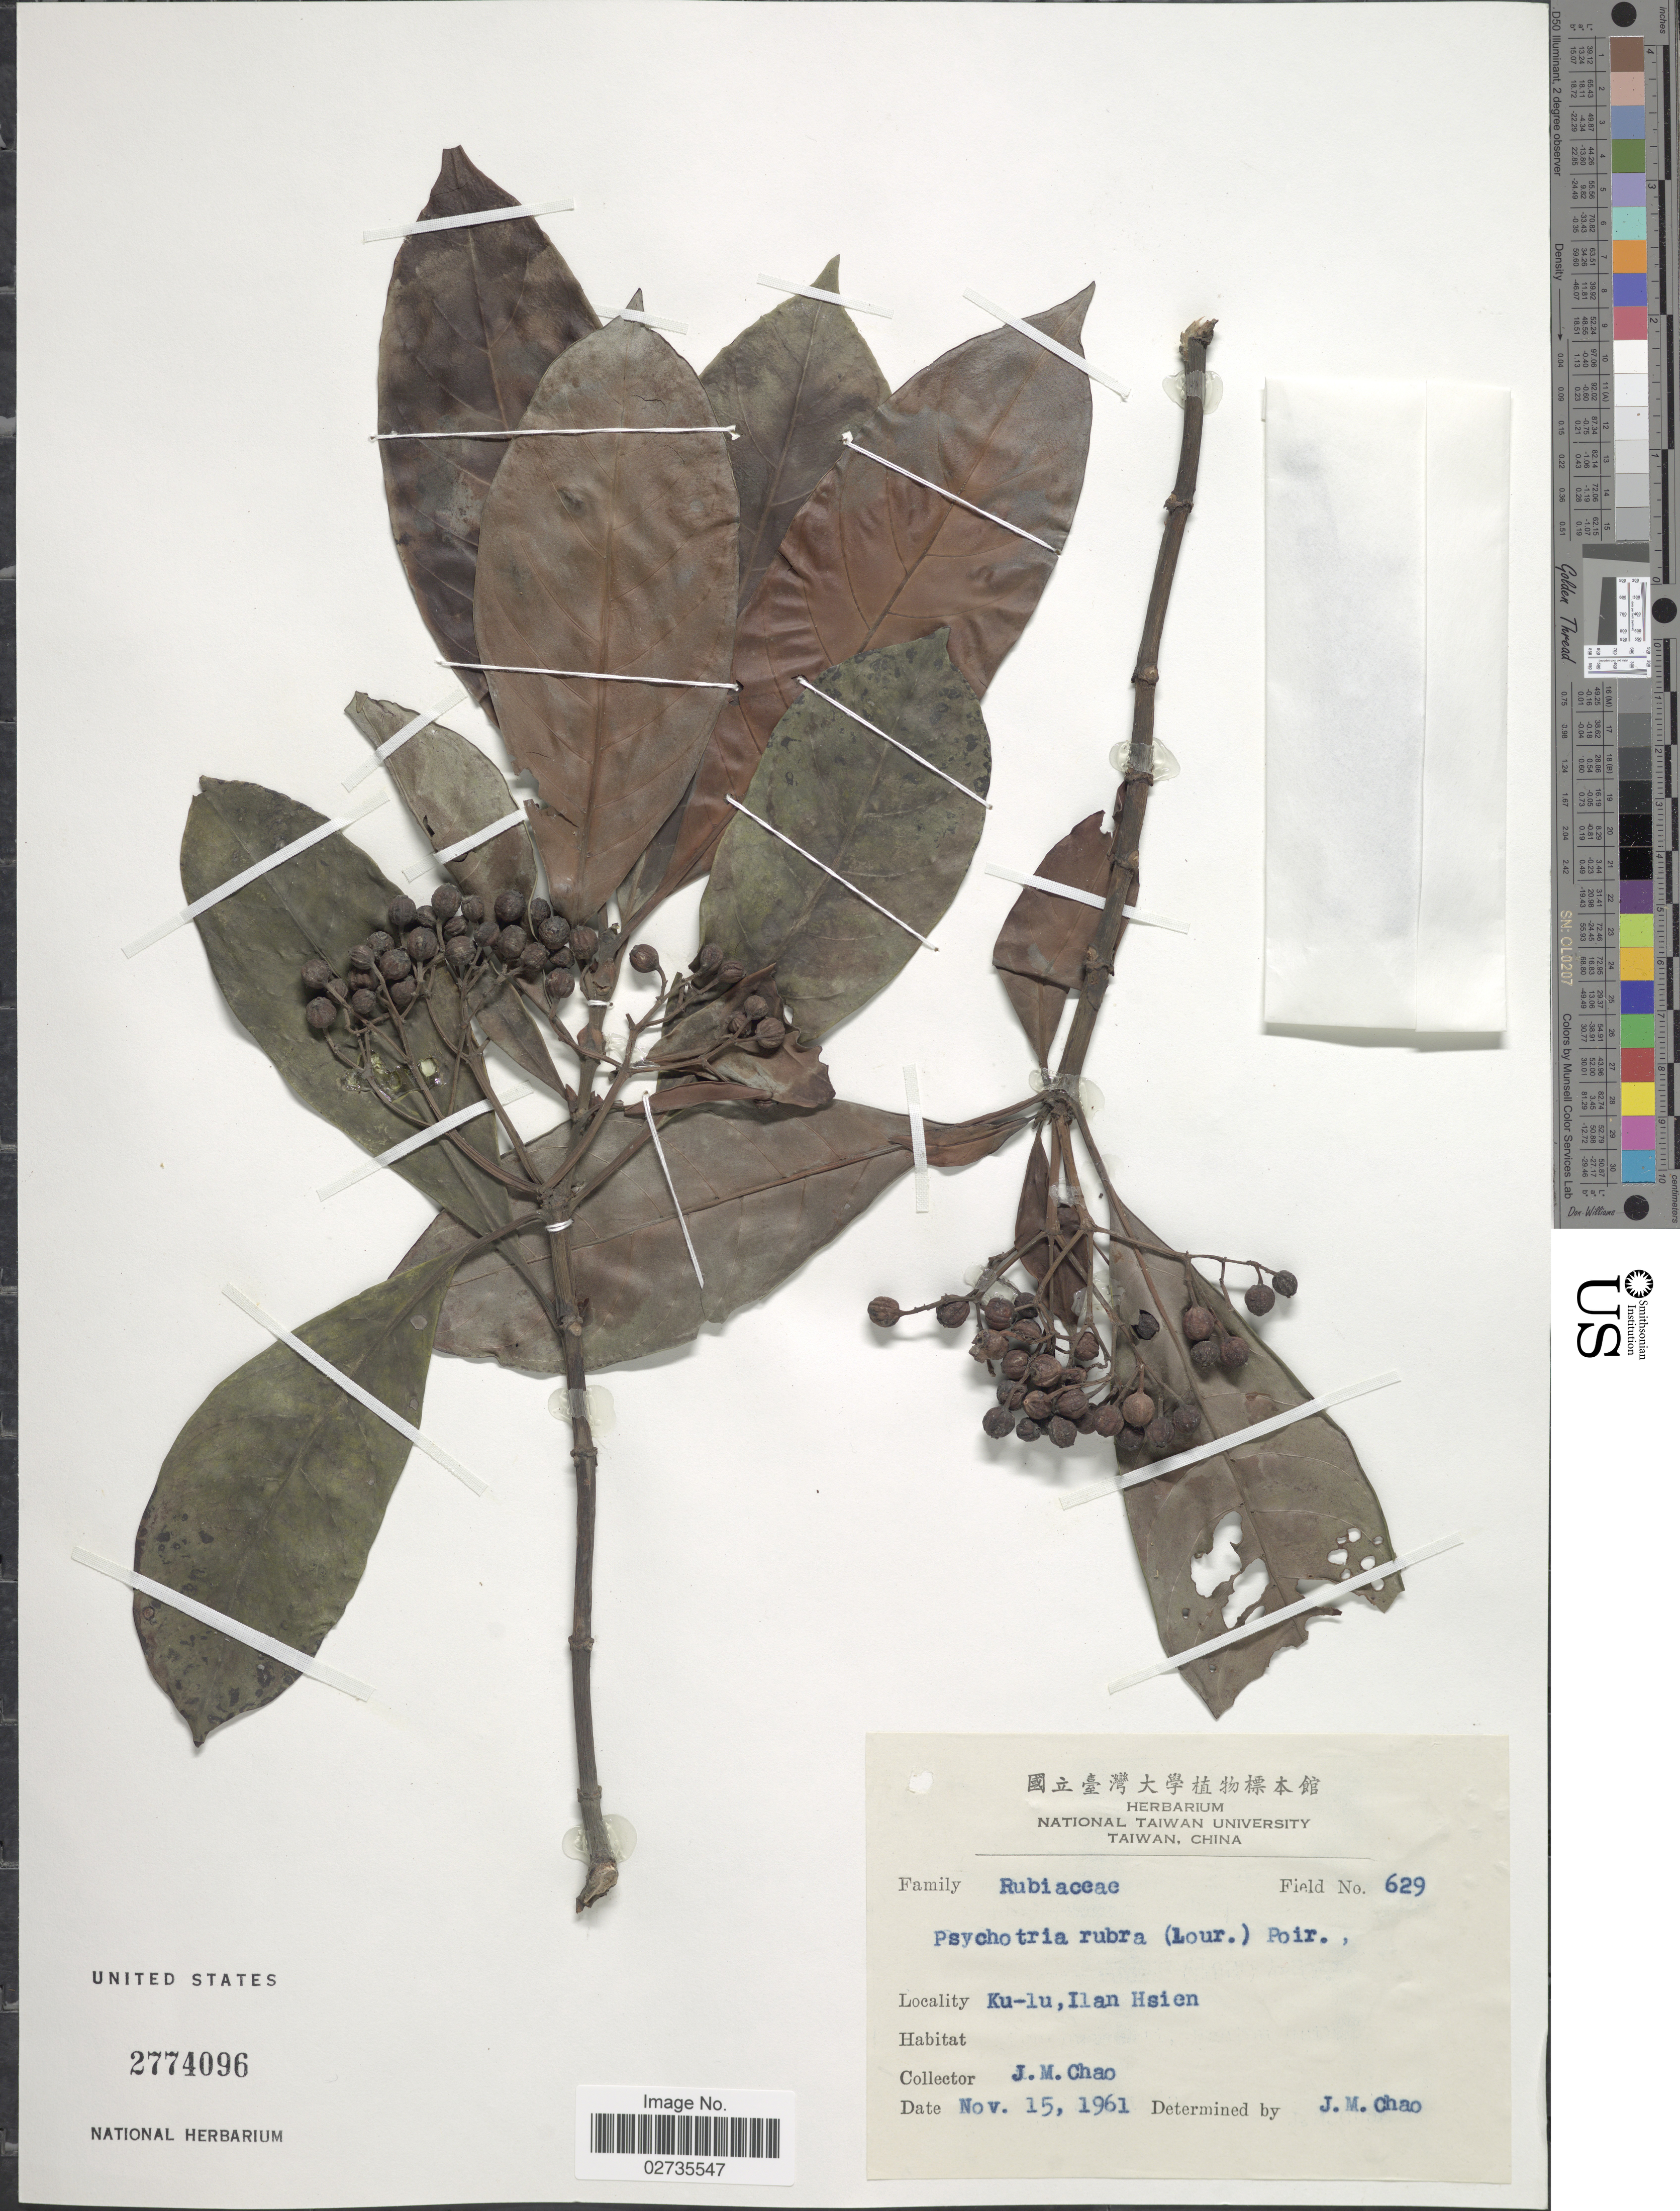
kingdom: Plantae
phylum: Tracheophyta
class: Magnoliopsida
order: Gentianales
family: Rubiaceae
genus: Psychotria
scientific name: Psychotria rubra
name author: (Lour.) Poir.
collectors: J. Chao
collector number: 629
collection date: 1961-11-15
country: Taiwan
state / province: Ilan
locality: Ku-lu, Ilan Hsien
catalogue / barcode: US 2774096